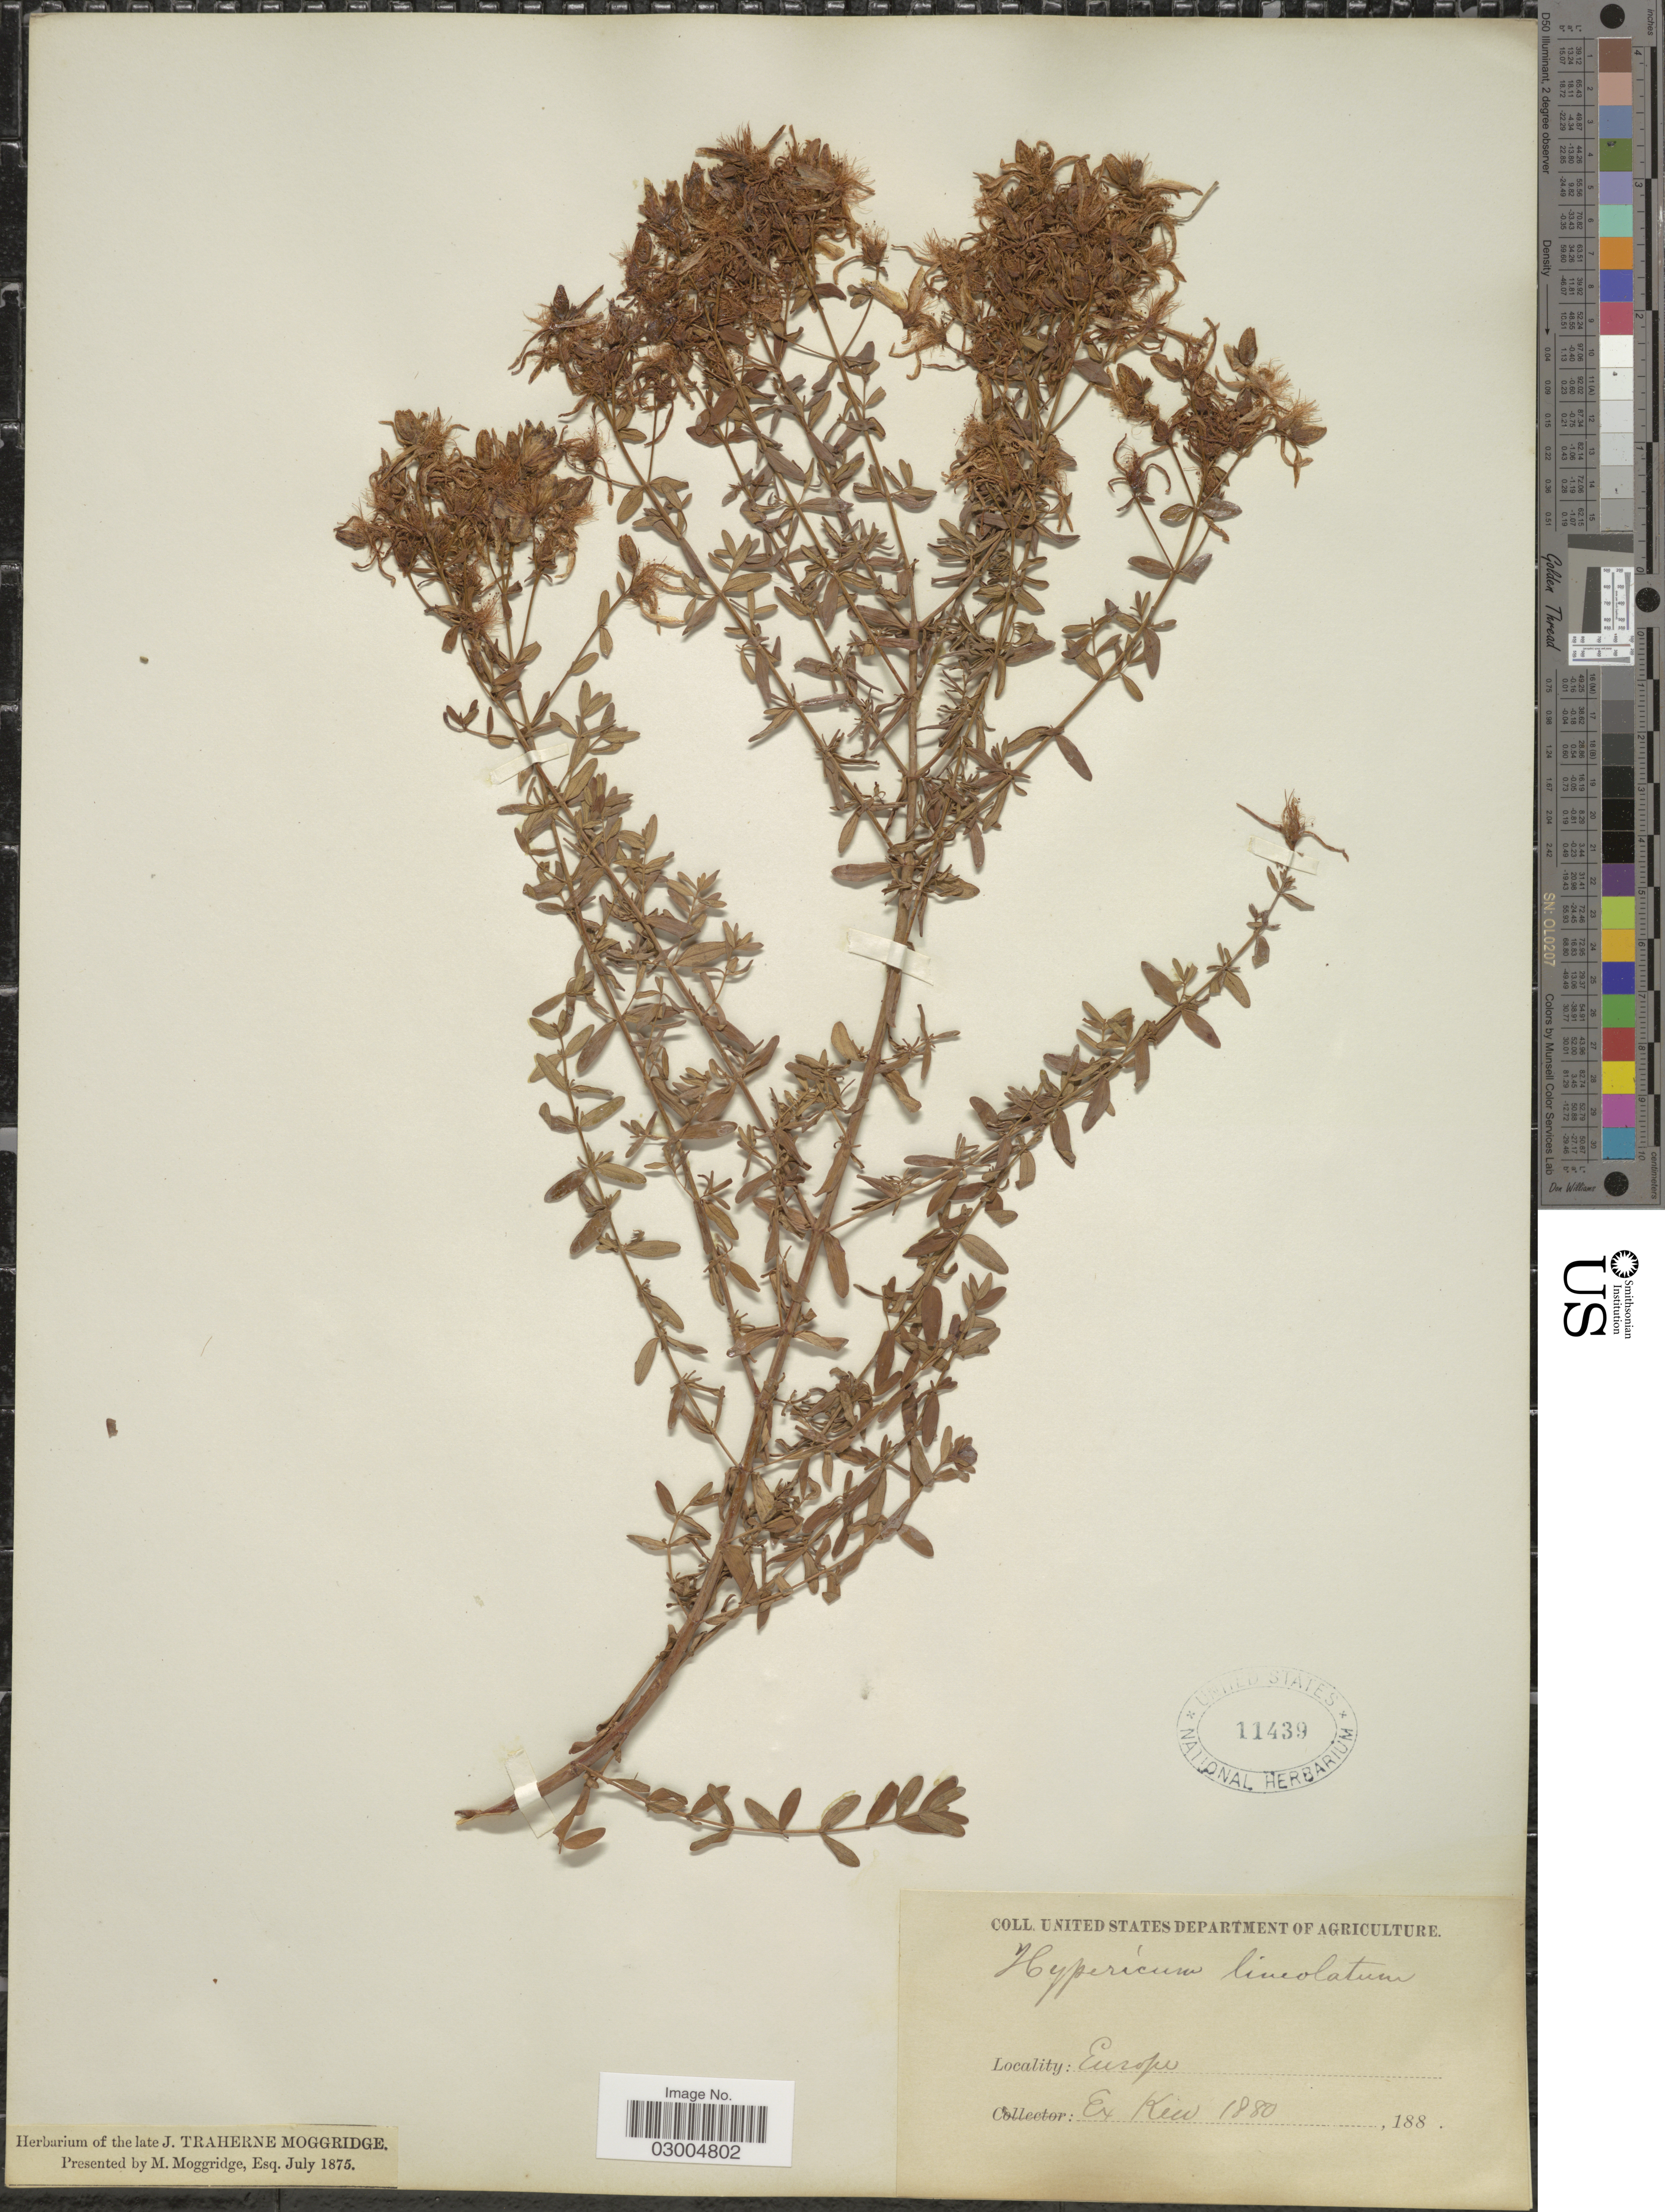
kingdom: Plantae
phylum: Tracheophyta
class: Magnoliopsida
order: Malpighiales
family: Hypericaceae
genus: Hypericum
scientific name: Hypericum lineolatum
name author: Jord.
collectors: ex Kew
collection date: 1880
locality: Europe.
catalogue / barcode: US 11439